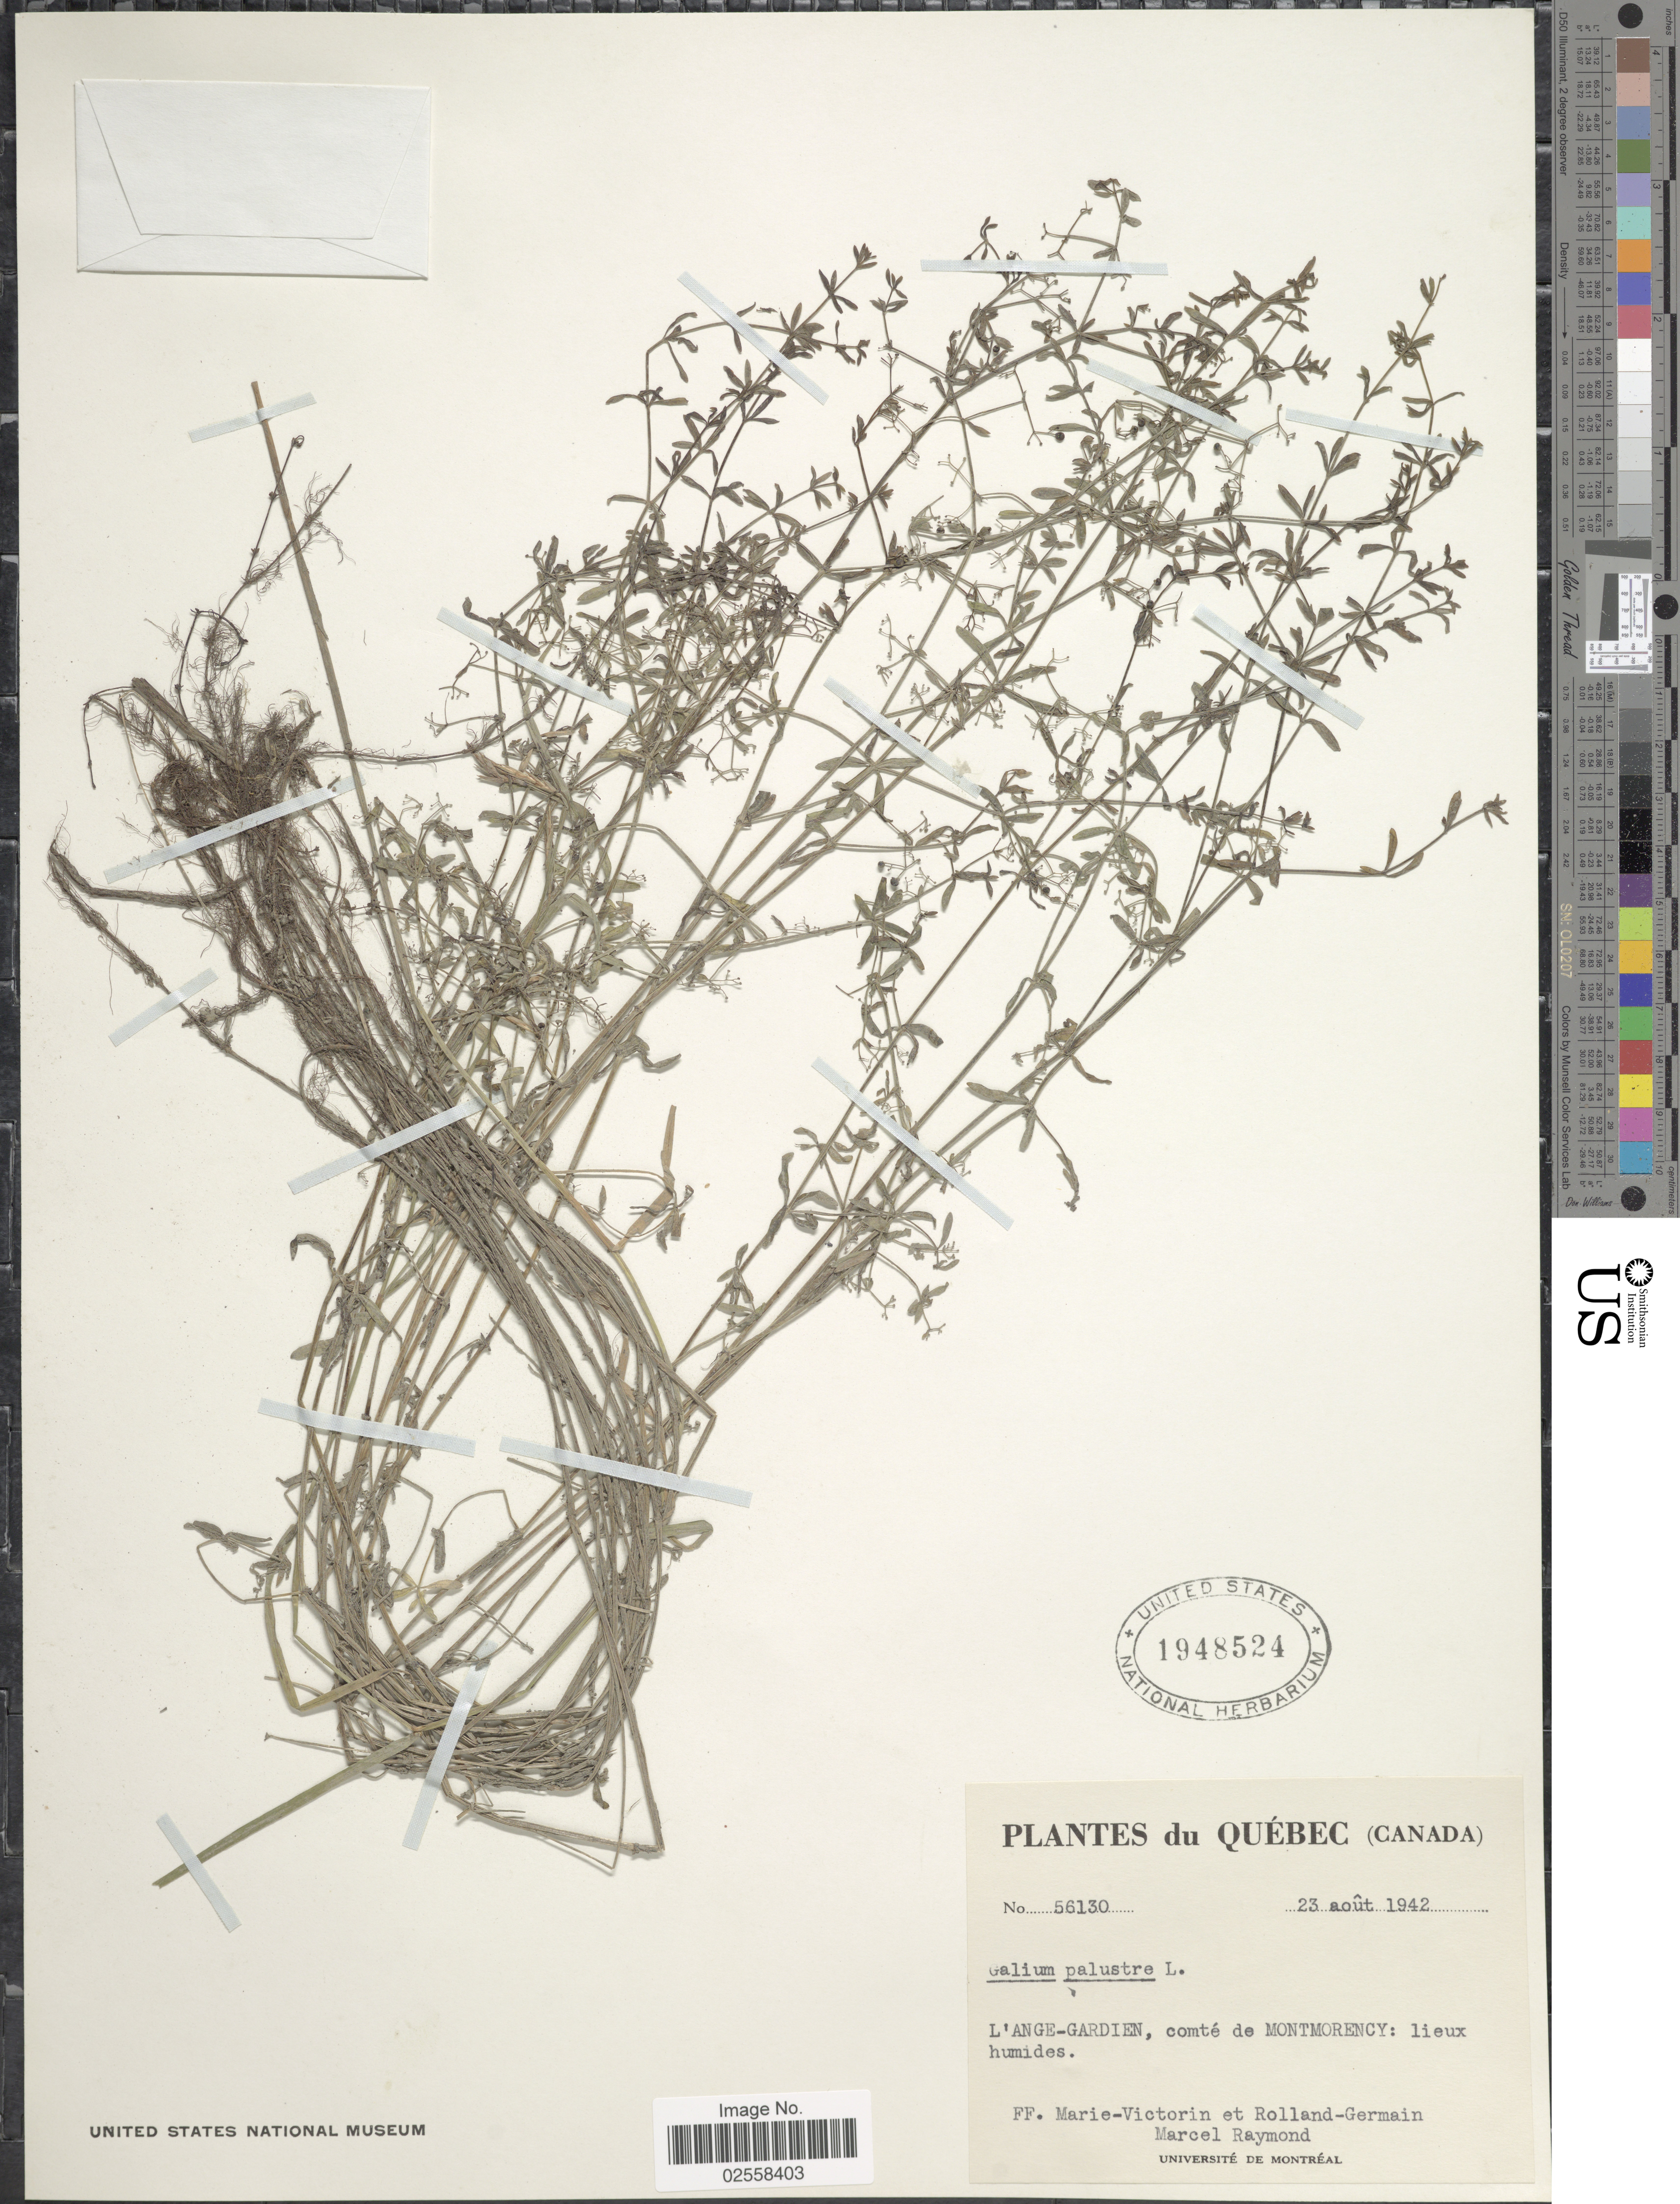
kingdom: Plantae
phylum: Tracheophyta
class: Magnoliopsida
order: Gentianales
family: Rubiaceae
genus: Galium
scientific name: Galium plumosum subsp. plumosum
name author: Rusby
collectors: F. Marie-Victorin, Rolland-Germain & M. Raymond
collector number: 56130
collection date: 1942-08-23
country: Canada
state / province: Quebec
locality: L'ange-Gardien, comte de Montmorency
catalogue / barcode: US 1948524